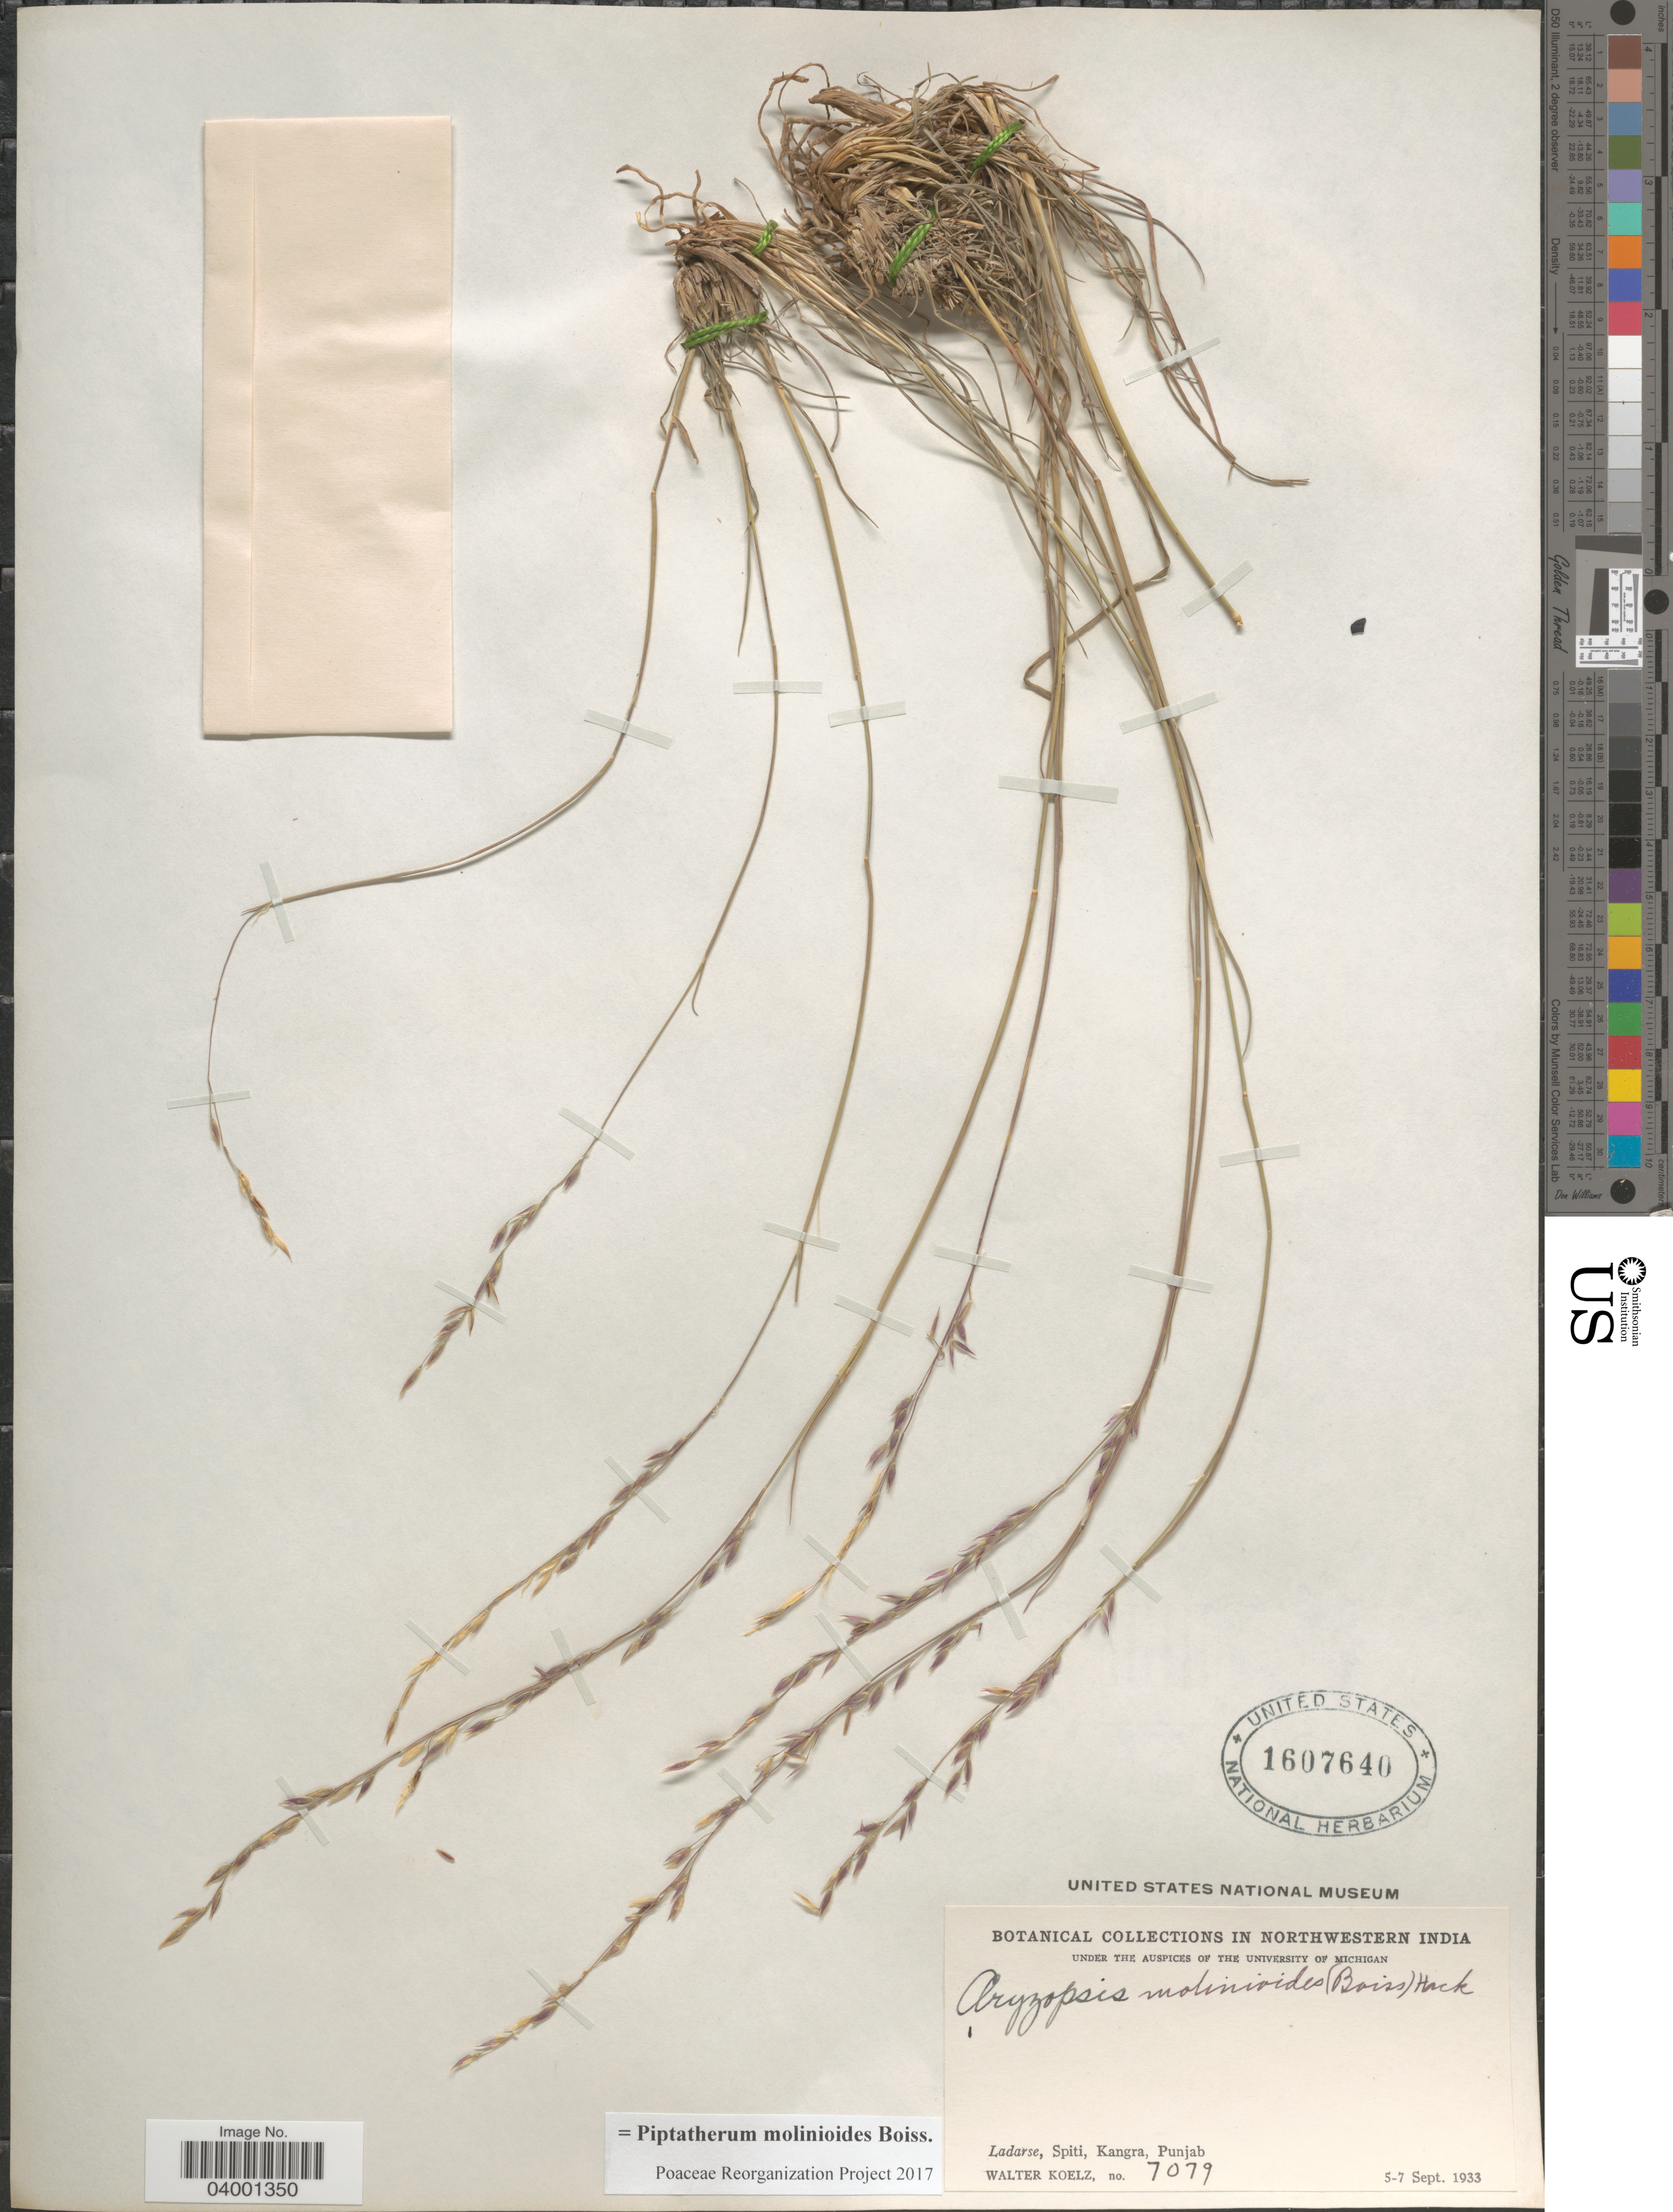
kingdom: Plantae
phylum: Tracheophyta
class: Liliopsida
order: Poales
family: Poaceae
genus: Piptatherum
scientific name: Piptatherum molinioides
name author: Boiss.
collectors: W. N. Koelz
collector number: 7079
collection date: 1933-09-05/1933-09-07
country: India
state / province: Punjab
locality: In Northwestern India. Ladarse, Spiti, Kangra.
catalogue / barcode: US 1607640